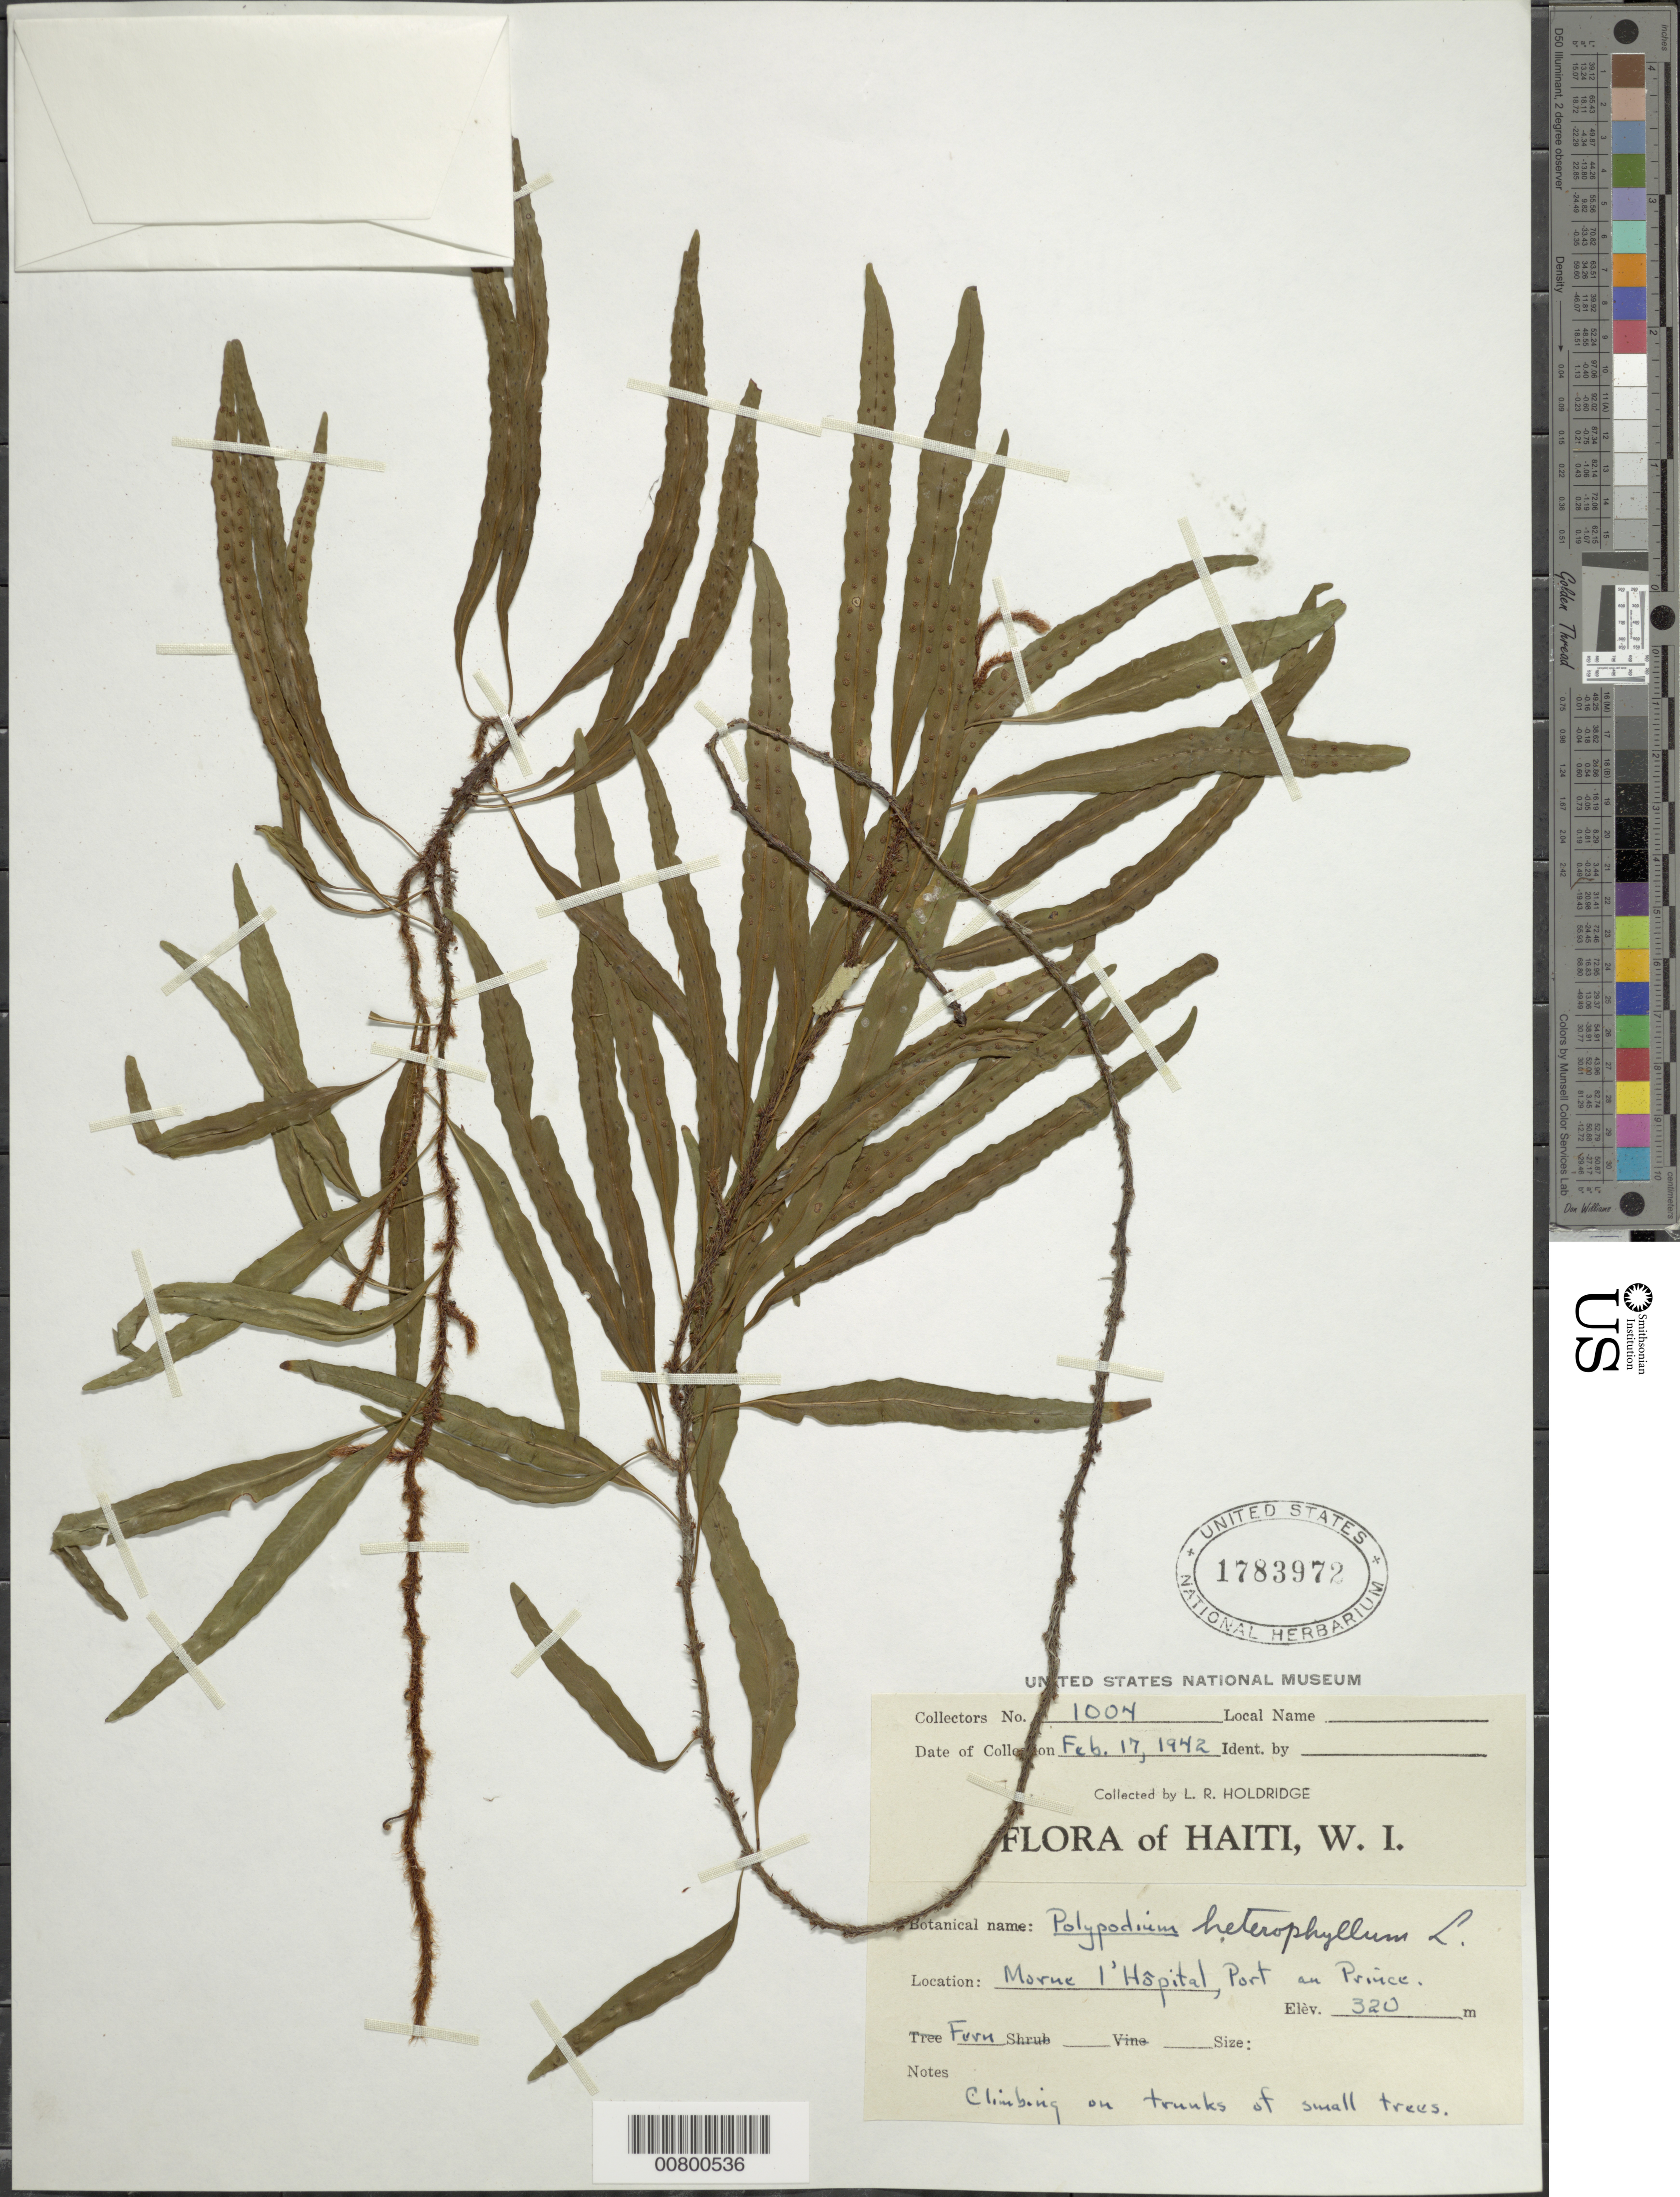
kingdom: Plantae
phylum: Tracheophyta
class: Polypodiopsida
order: Polypodiales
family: Polypodiaceae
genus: Microgramma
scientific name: Microgramma heterophylla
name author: (L.) Wherry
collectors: L. Holdridge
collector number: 1004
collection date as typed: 17 Feb 1942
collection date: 1942-02-17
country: Haiti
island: Hispaniola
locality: Port au Prince, Morne l'Hôpital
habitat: On trunks of small trees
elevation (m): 320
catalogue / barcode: US 1783972